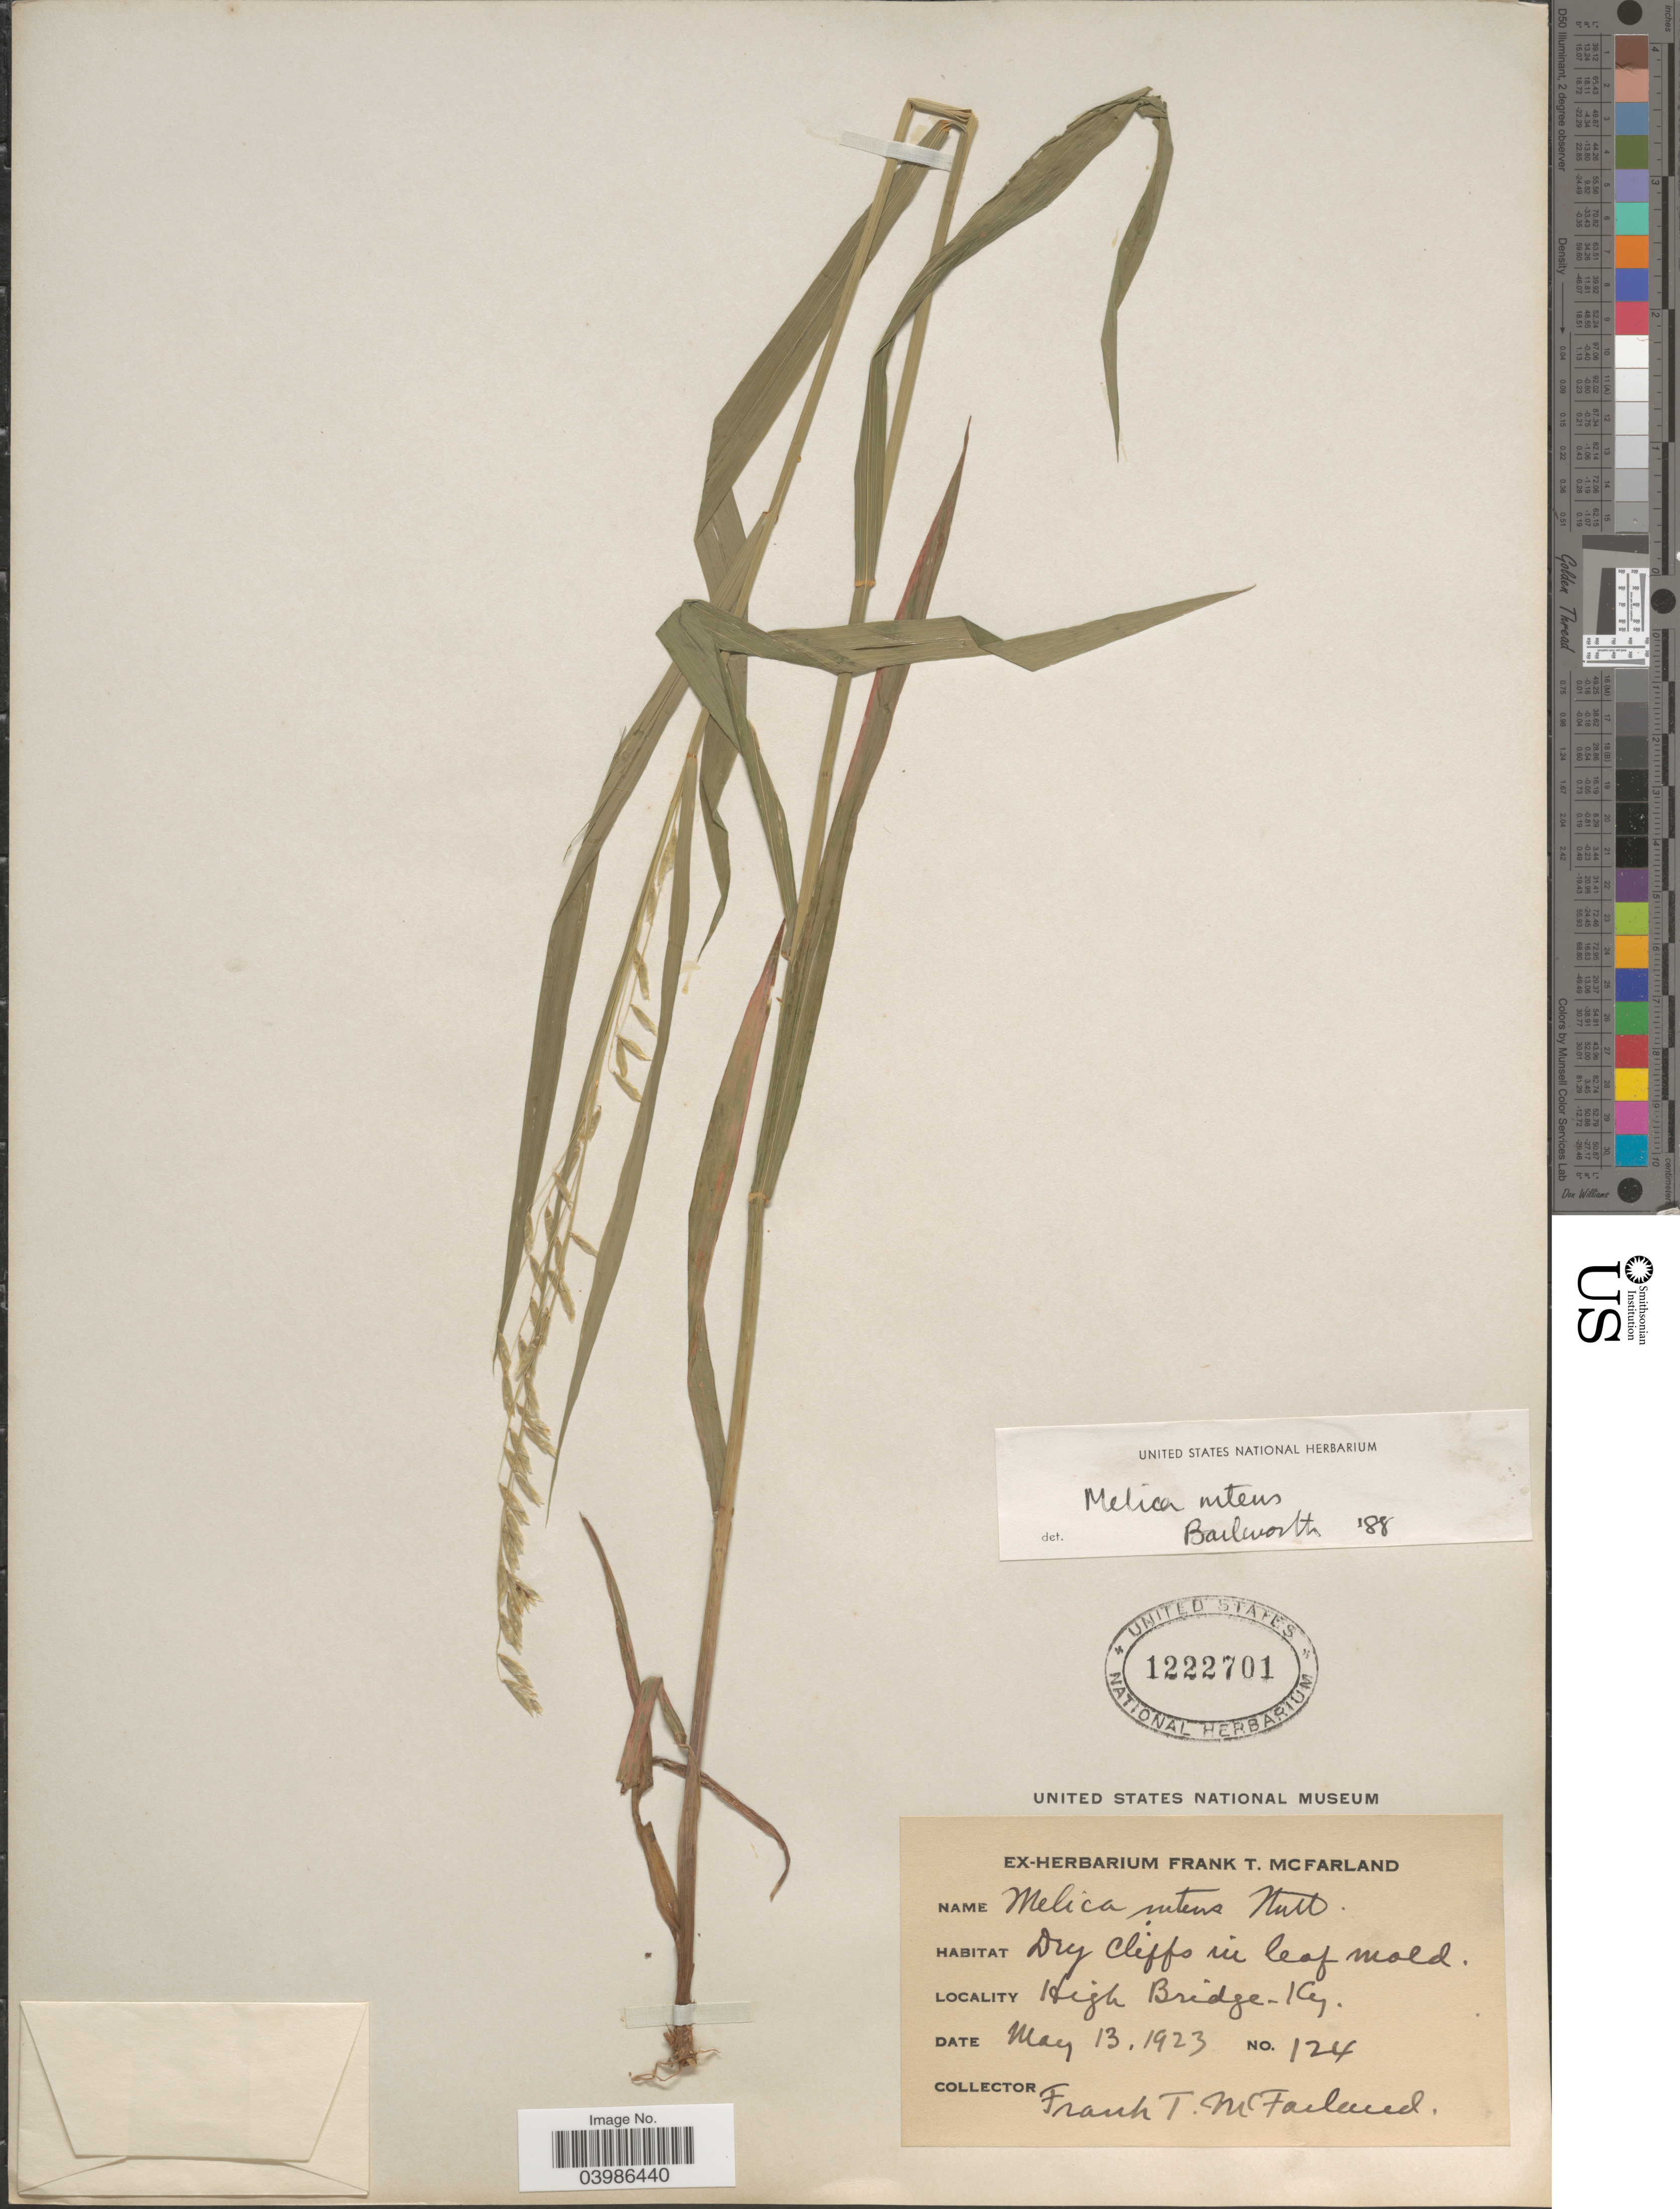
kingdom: Plantae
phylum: Tracheophyta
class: Liliopsida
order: Poales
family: Poaceae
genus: Melica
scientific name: Melica nitens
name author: (Scribn.) Nutt. ex Piper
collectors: F. McFarland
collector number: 124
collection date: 1923-05-13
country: United States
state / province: Kentucky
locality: High Bridge.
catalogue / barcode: US 1222701